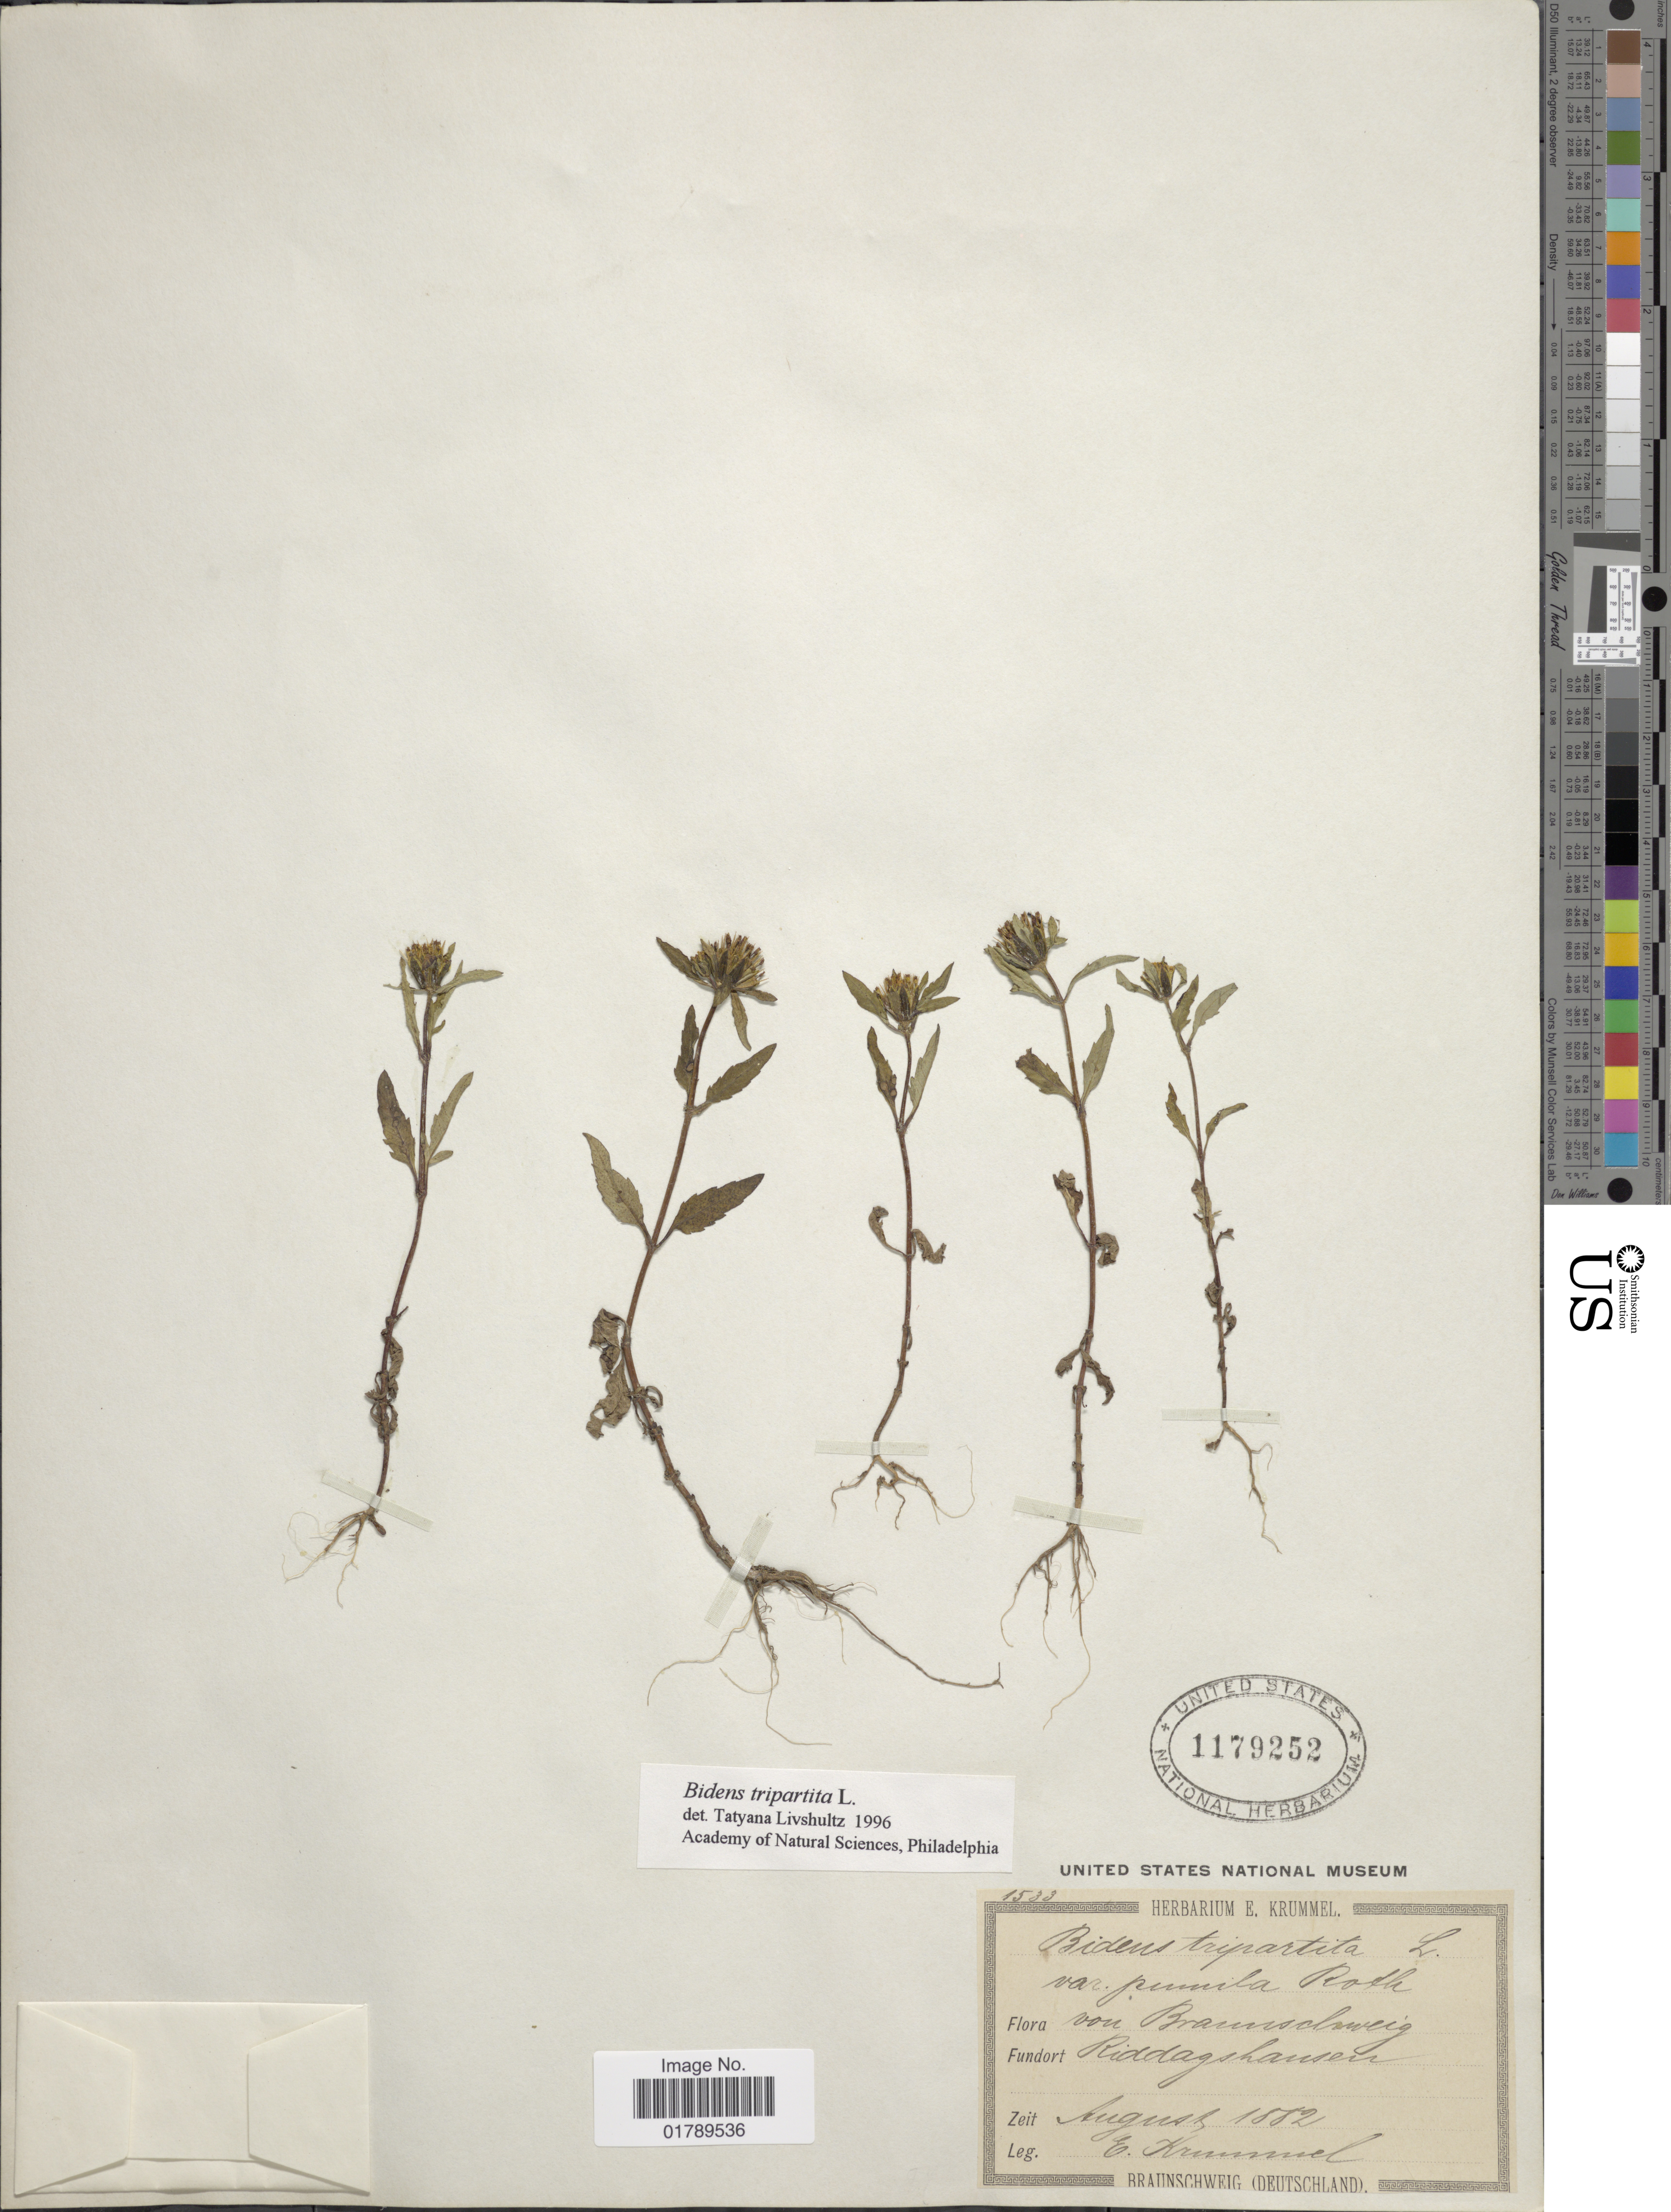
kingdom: Plantae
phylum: Tracheophyta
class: Magnoliopsida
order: Asterales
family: Asteraceae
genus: Bidens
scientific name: Bidens tripartita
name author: L.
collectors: E. Krummel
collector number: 1533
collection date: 1882-08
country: Germany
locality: Riddagshauzen. Braunschweig (Deutschland)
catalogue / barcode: US 1179252